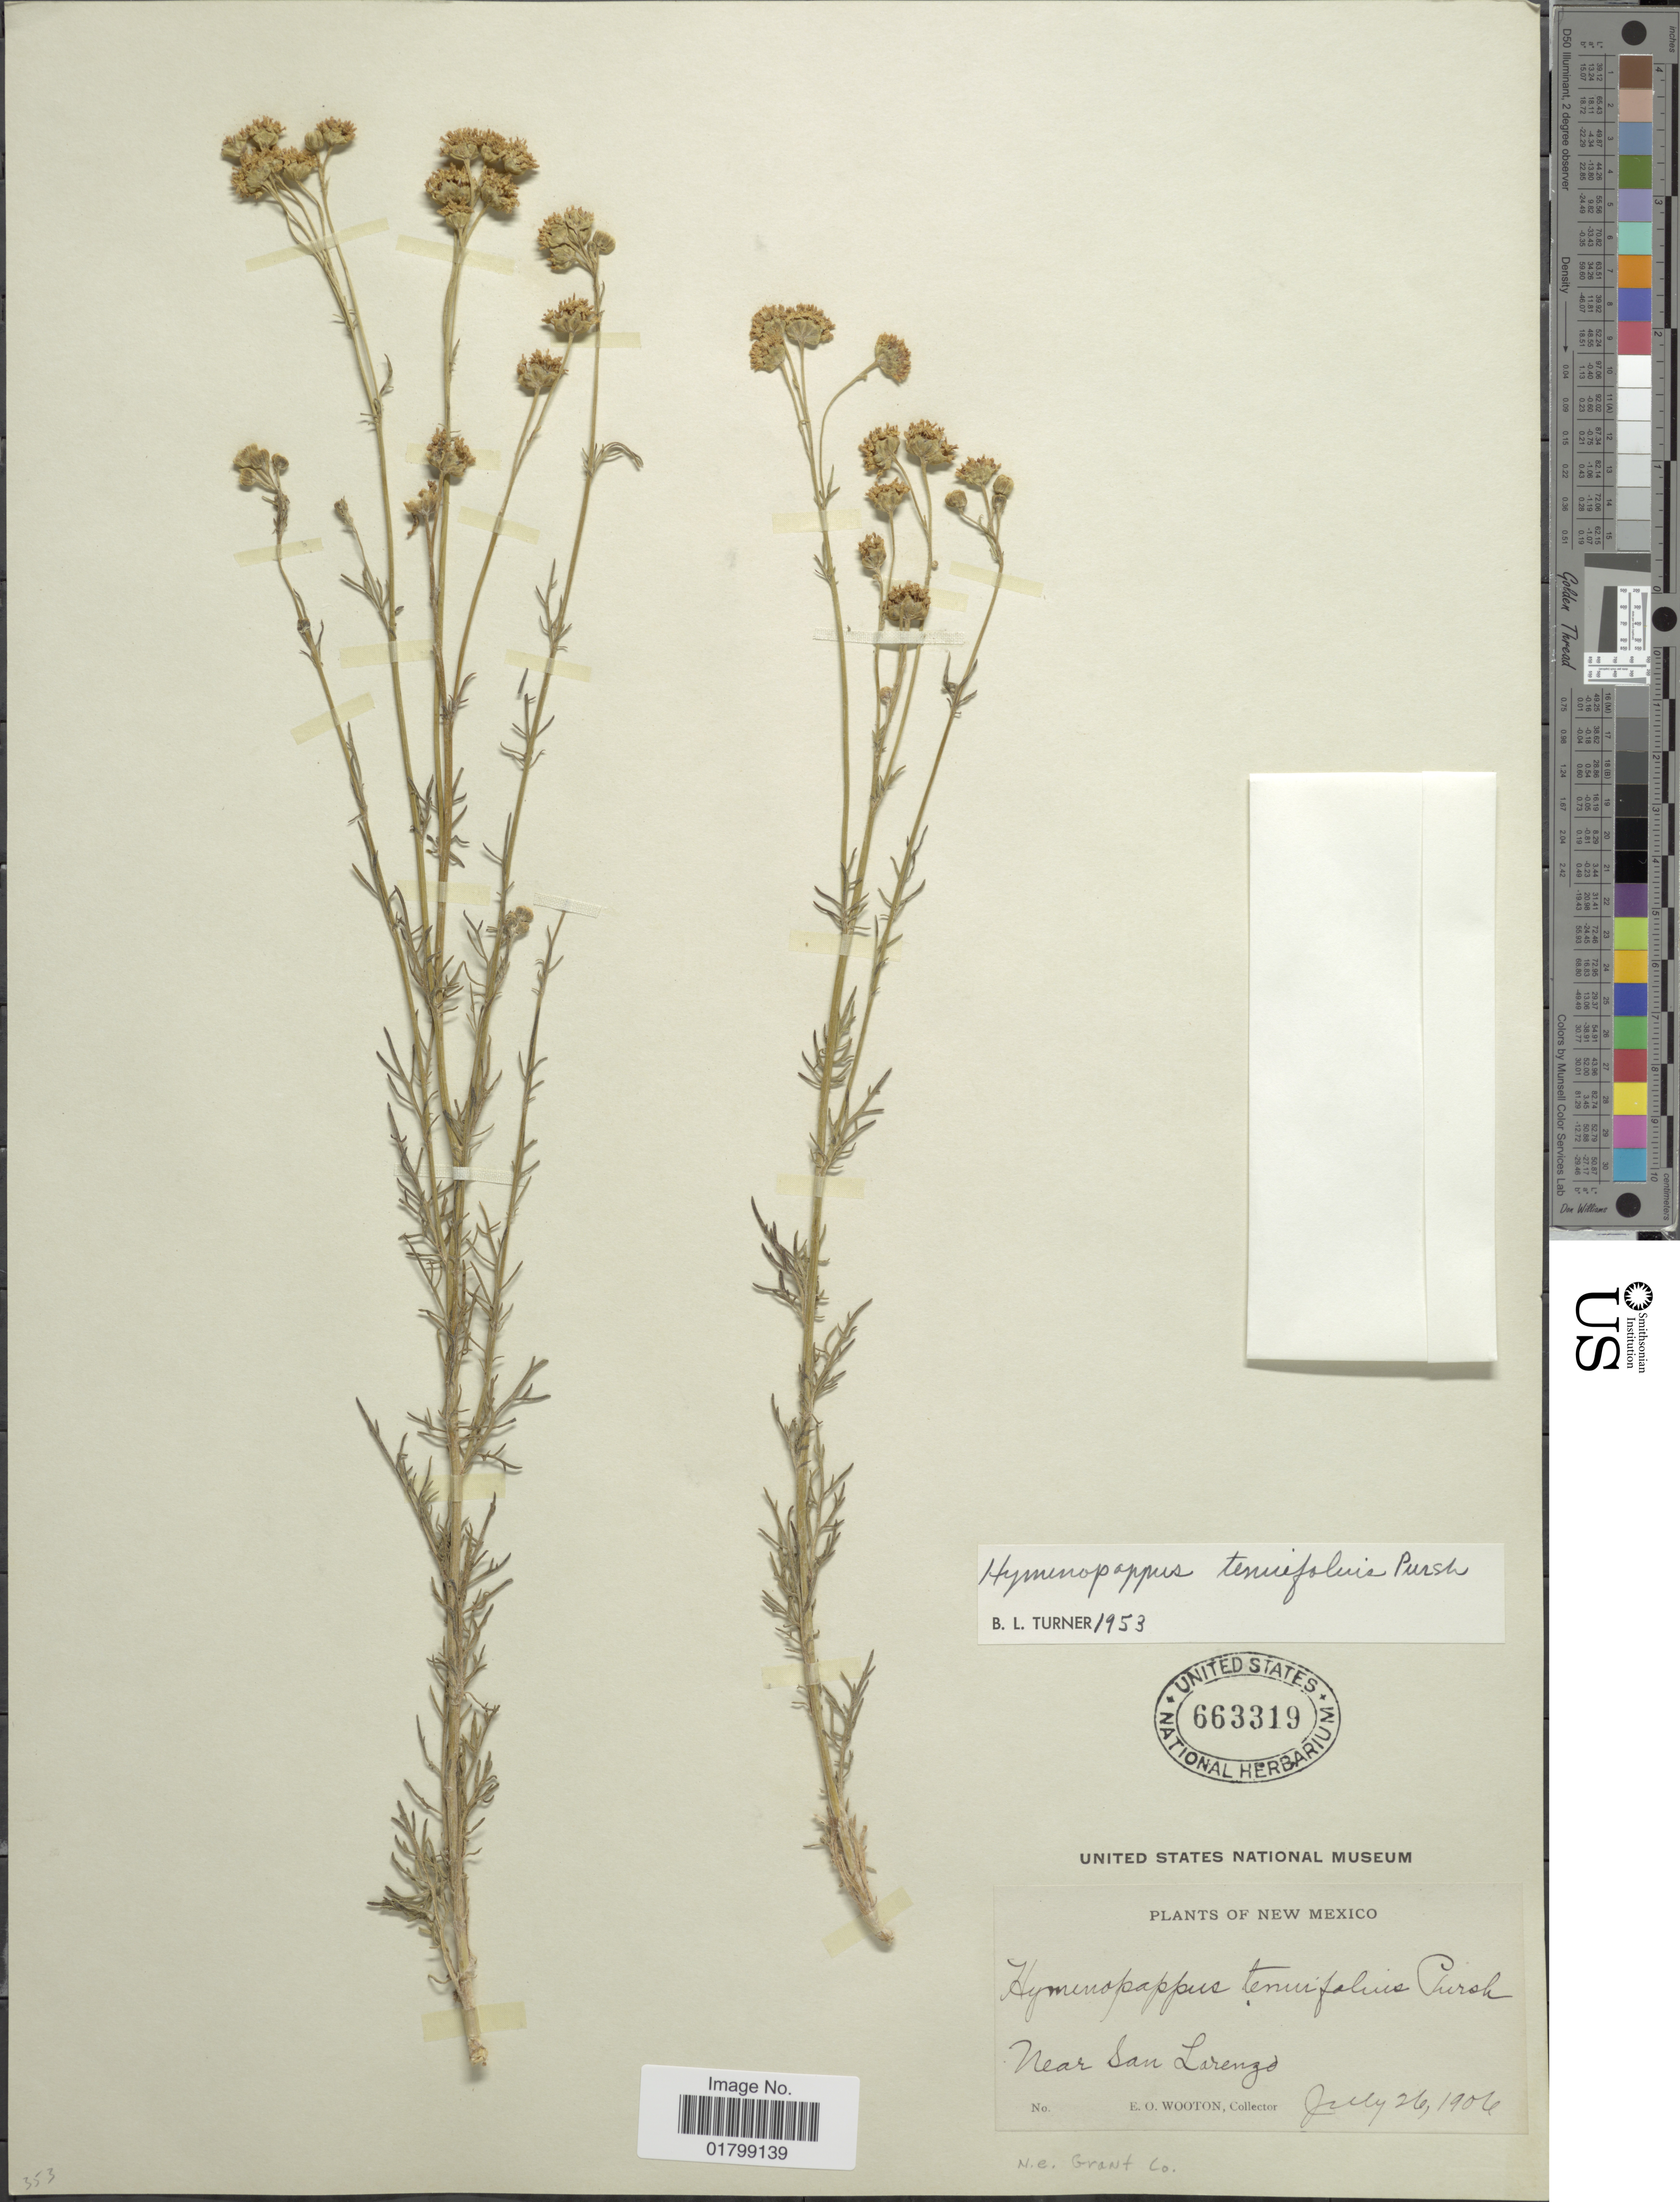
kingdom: Plantae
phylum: Tracheophyta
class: Magnoliopsida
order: Asterales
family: Asteraceae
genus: Hymenopappus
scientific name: Hymenopappus tenuifolius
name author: Pursh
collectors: E. O. Wooton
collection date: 1906-07-26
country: United States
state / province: New Mexico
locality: Near San Lorenzo, N.E. Grant Co.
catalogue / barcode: US 663319